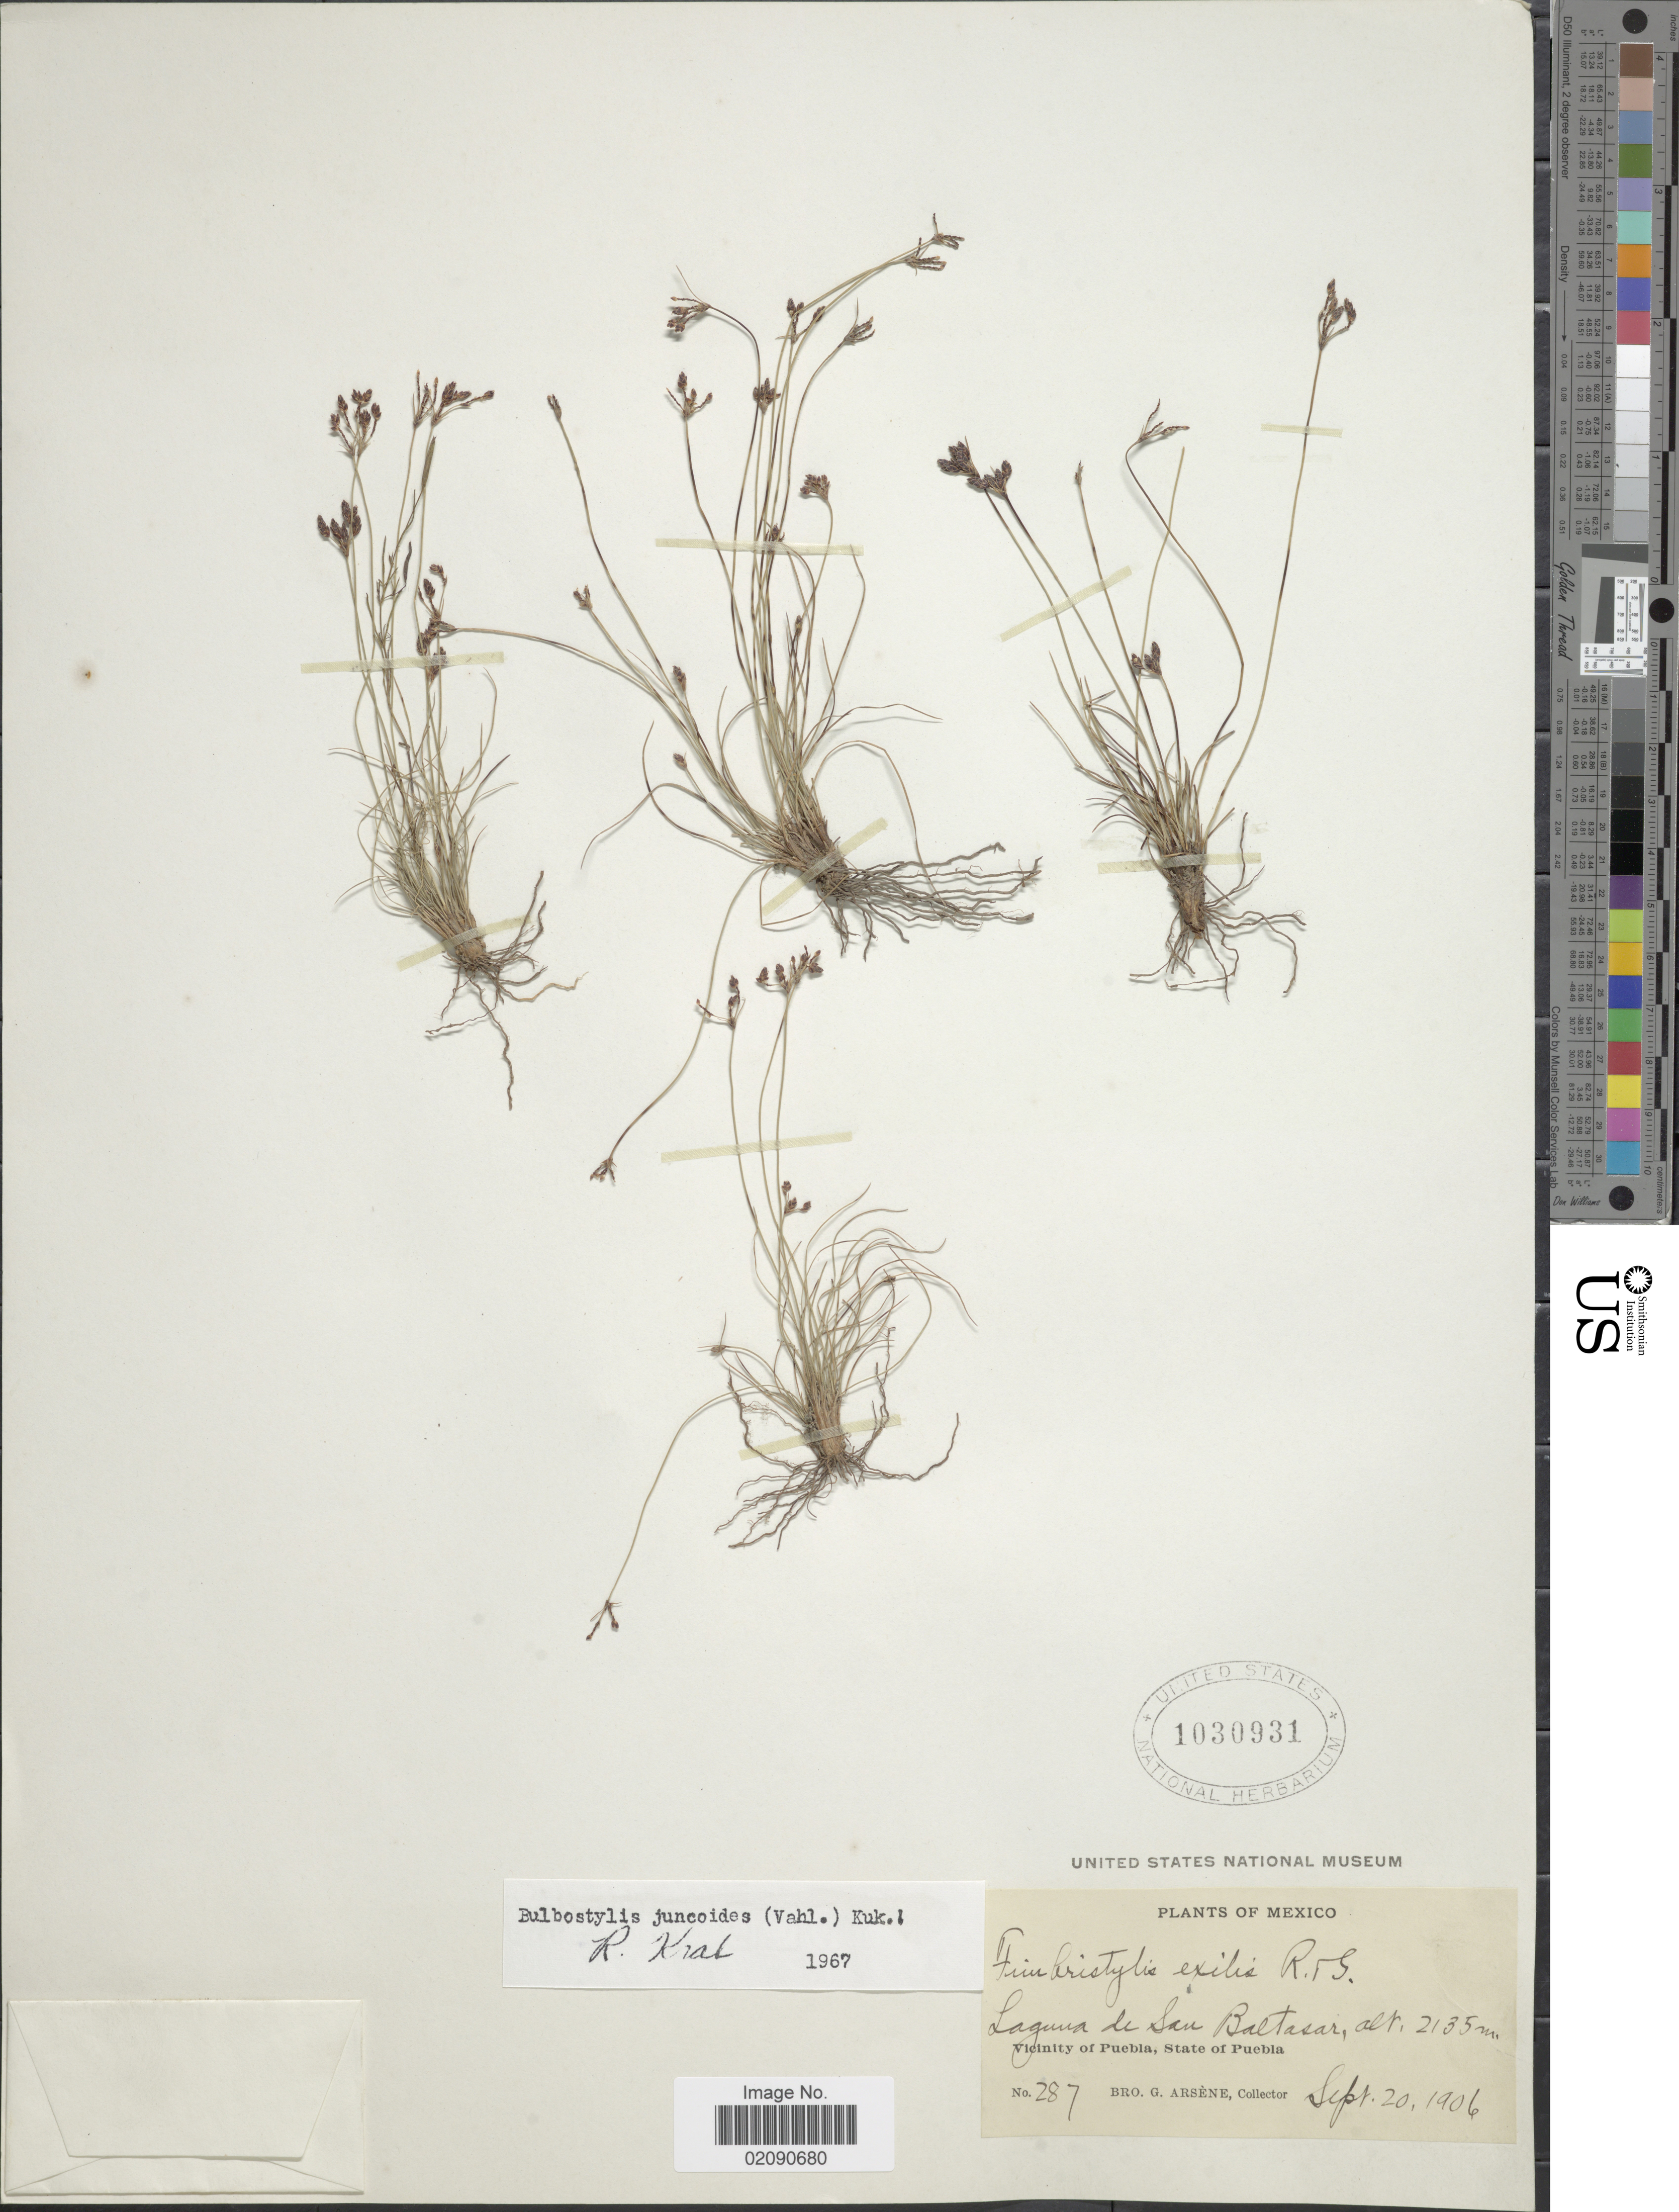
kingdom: Plantae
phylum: Tracheophyta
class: Liliopsida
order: Poales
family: Cyperaceae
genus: Bulbostylis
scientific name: Bulbostylis juncoides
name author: (Vahl) Kük. ex Herter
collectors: Bro. G. Arsène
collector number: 287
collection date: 1906-09-20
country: Mexico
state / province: Puebla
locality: Laguna de San Baltasar. Vicinity of Puebla, State of Puebla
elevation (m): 2135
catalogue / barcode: US 1030931